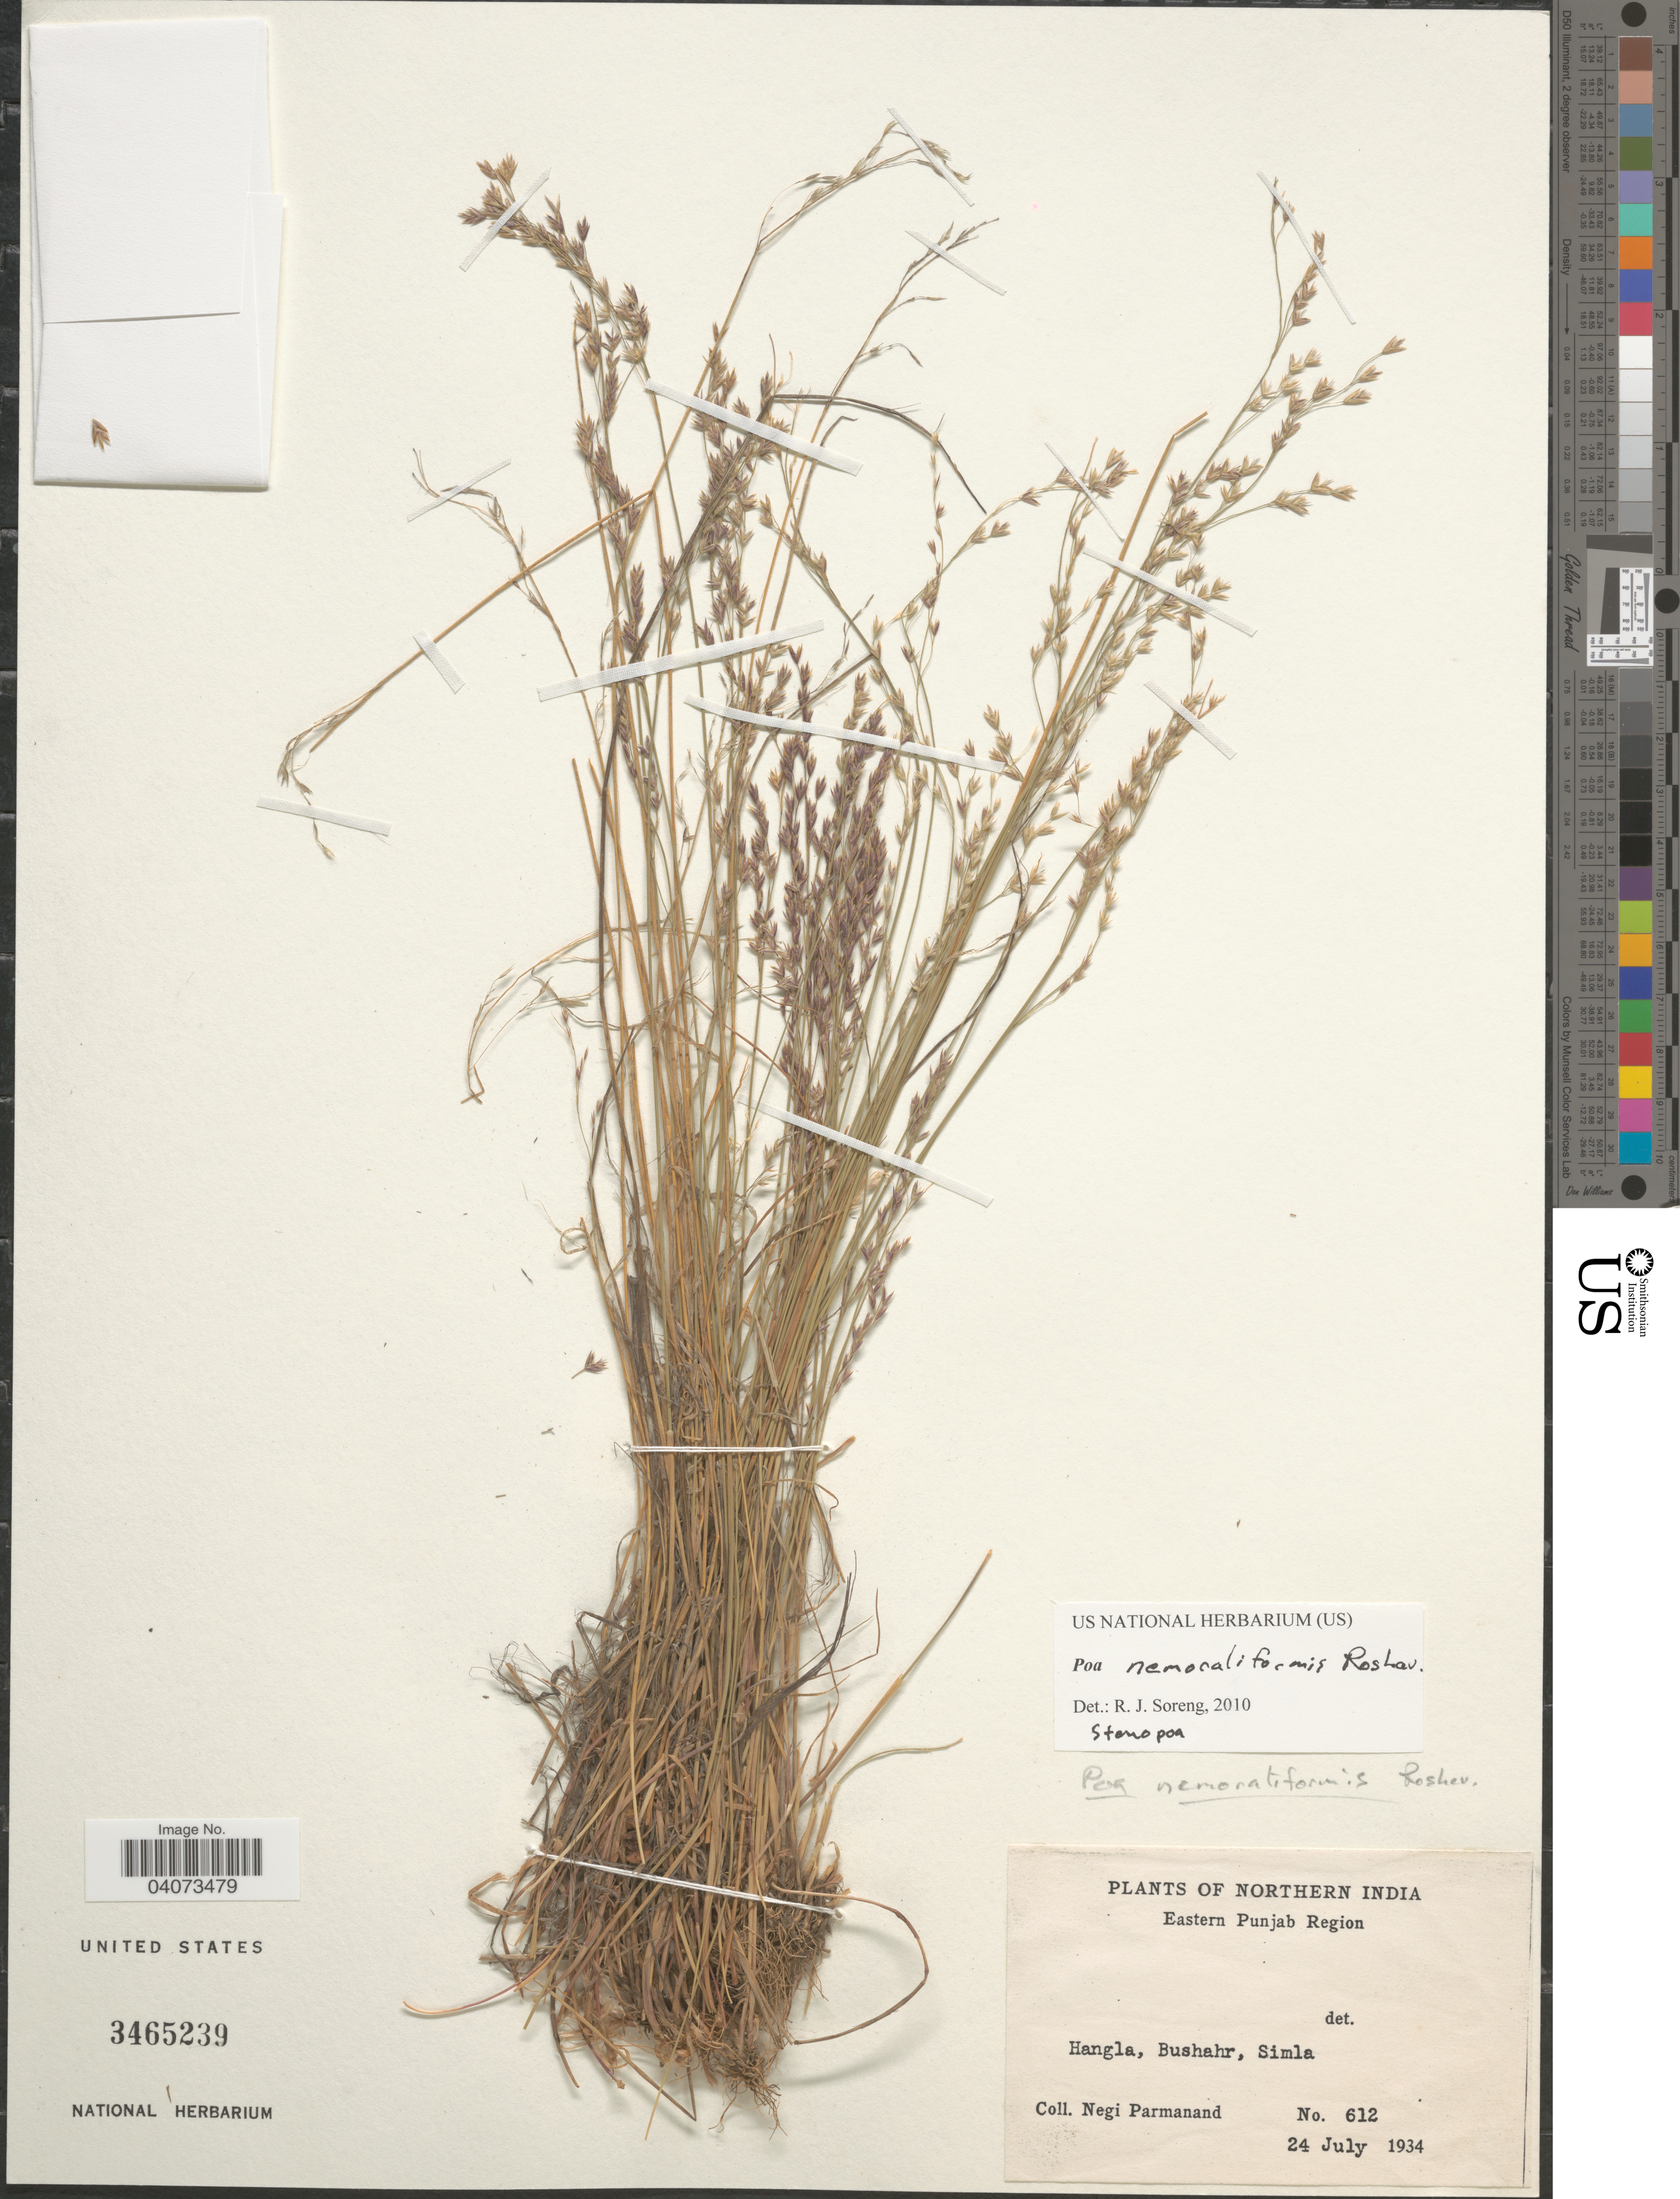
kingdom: Plantae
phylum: Tracheophyta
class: Liliopsida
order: Poales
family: Poaceae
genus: Poa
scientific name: Poa neosachalinensis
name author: Prob.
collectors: N. Parmanand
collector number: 612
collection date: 1934-07-24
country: India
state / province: Himachal Pradesh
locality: Northern India. Eastern Punjab Region Hangla, Bushahr, Simla.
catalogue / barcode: US 3465239